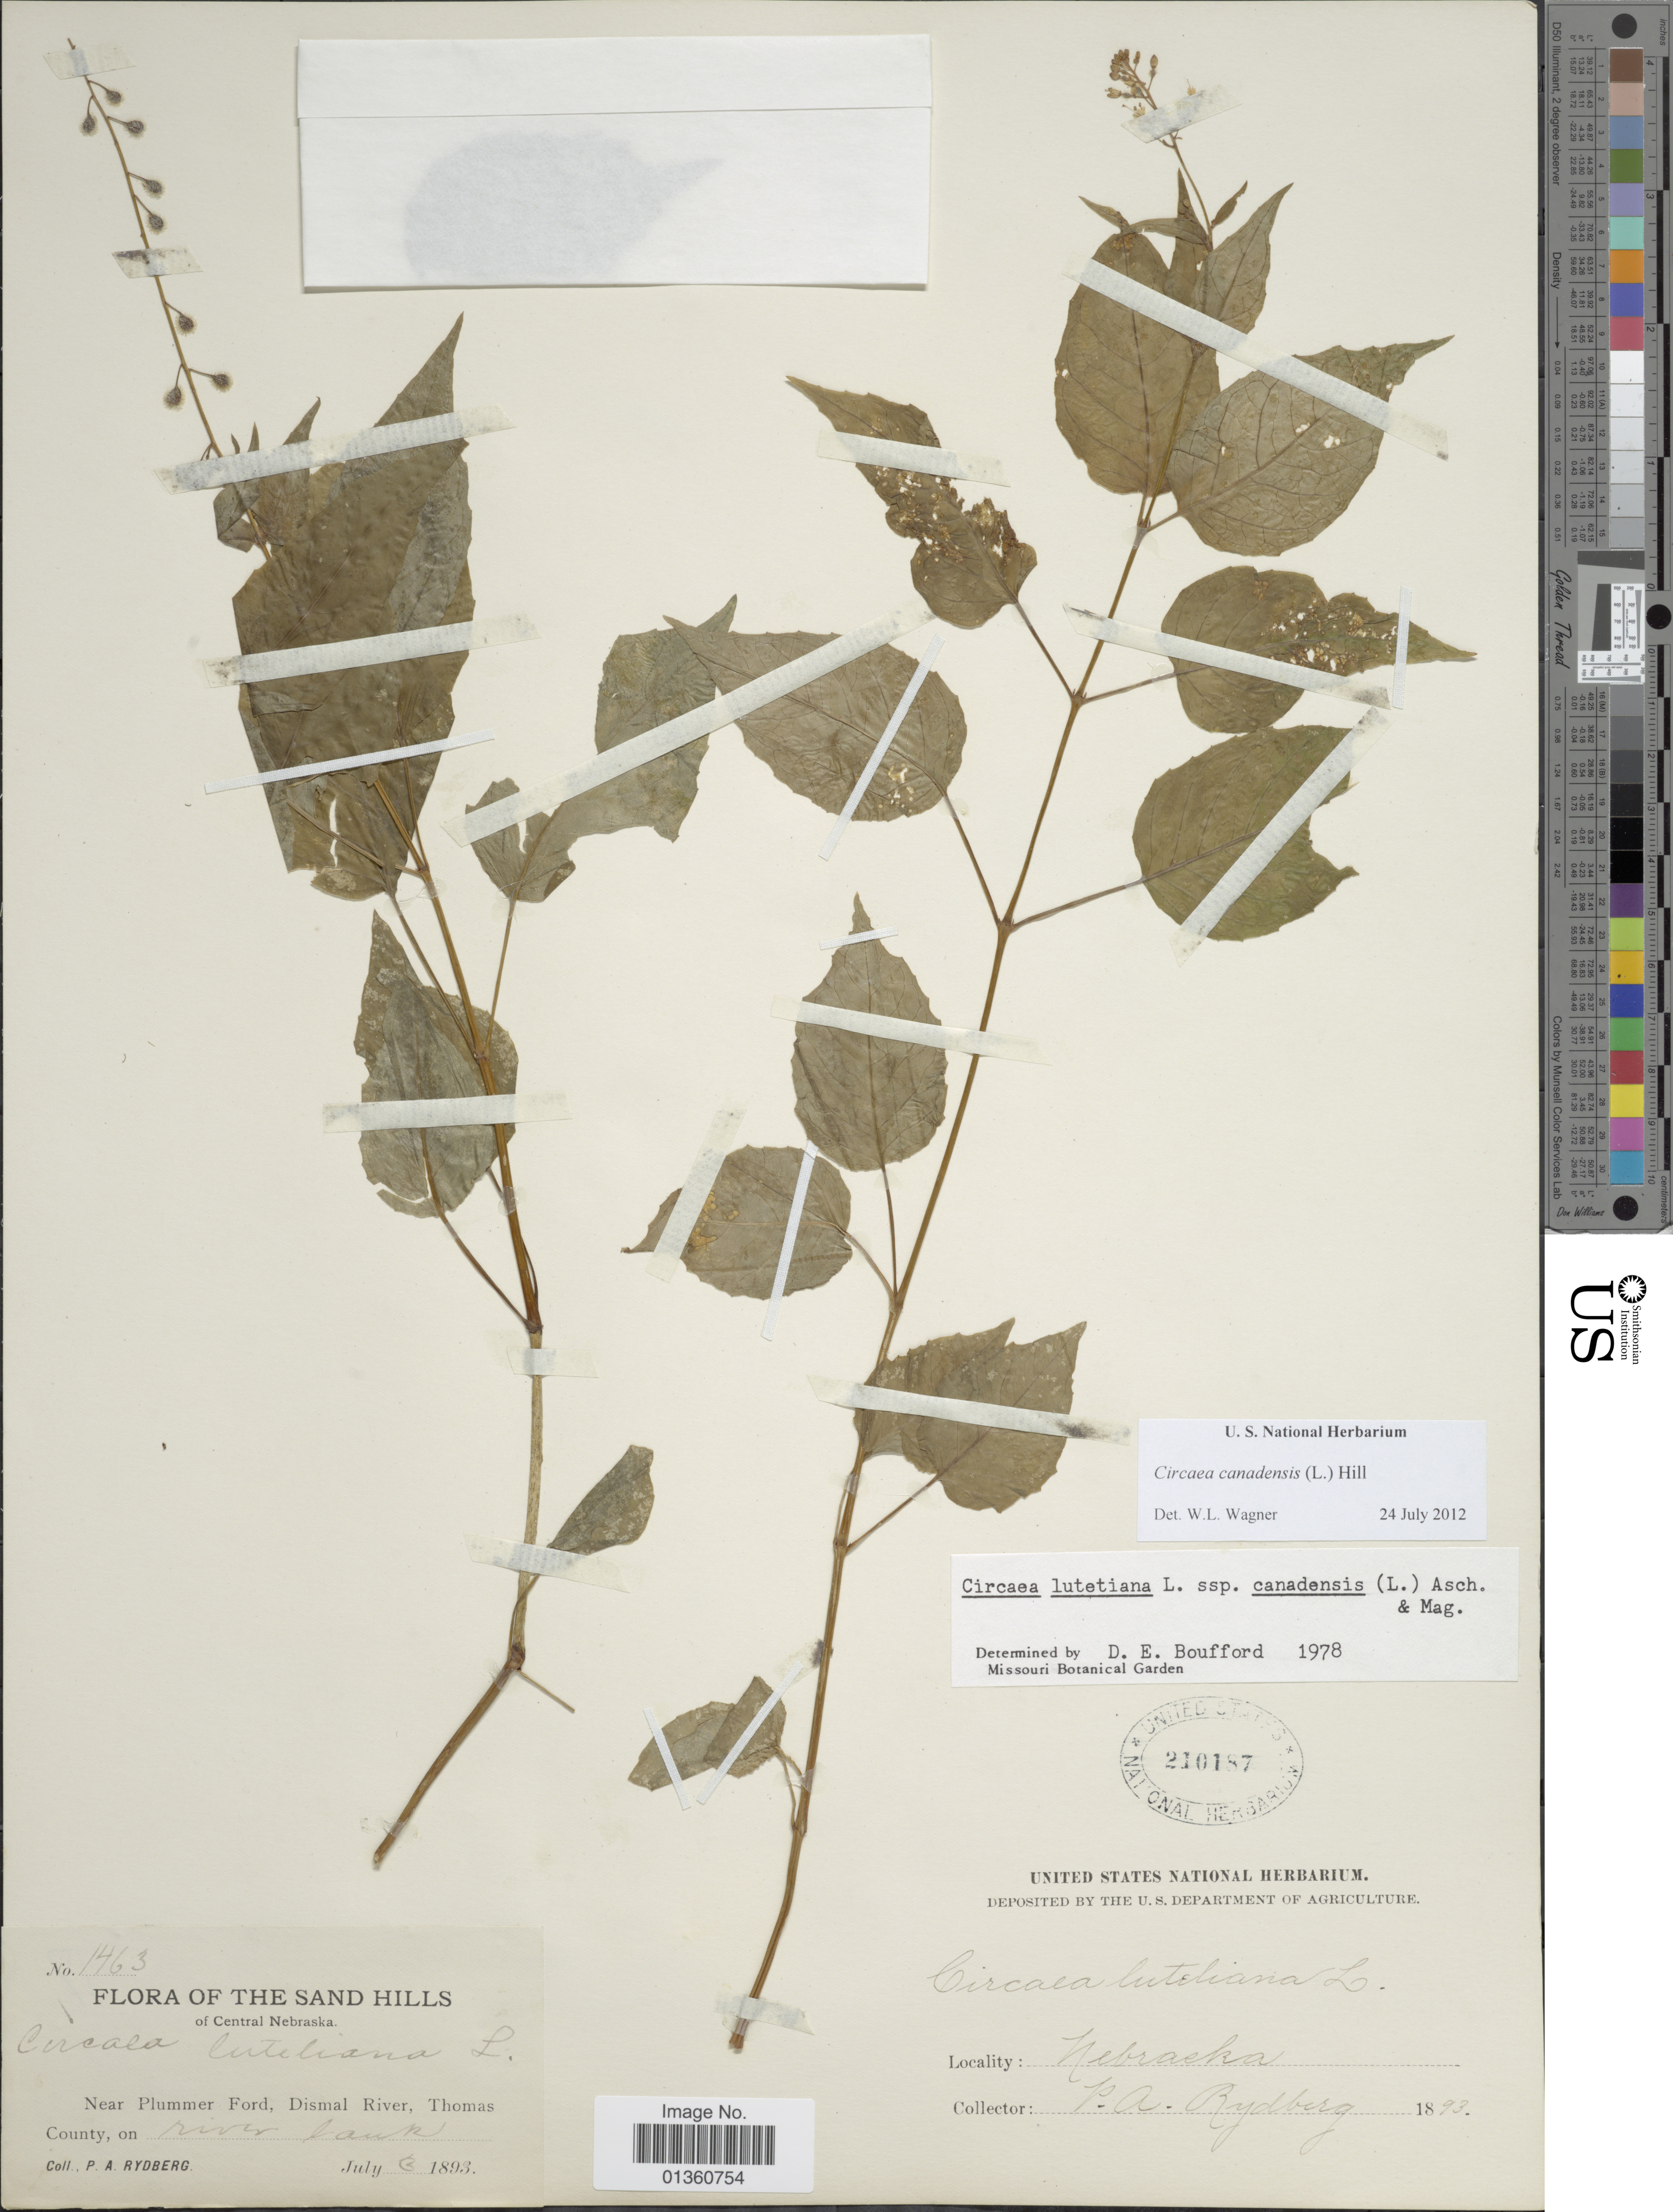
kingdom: Plantae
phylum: Tracheophyta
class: Magnoliopsida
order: Myrtales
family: Onagraceae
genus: Circaea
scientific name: Circaea canadensis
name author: (L.) Hill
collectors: P. A. Rydberg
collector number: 1463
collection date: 1893-07-03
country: United States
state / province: Nebraska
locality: Sand Hills of Central Nebraska. Near Plummer Ford, Dismal River, Thomas County, on river bank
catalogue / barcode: US 210187